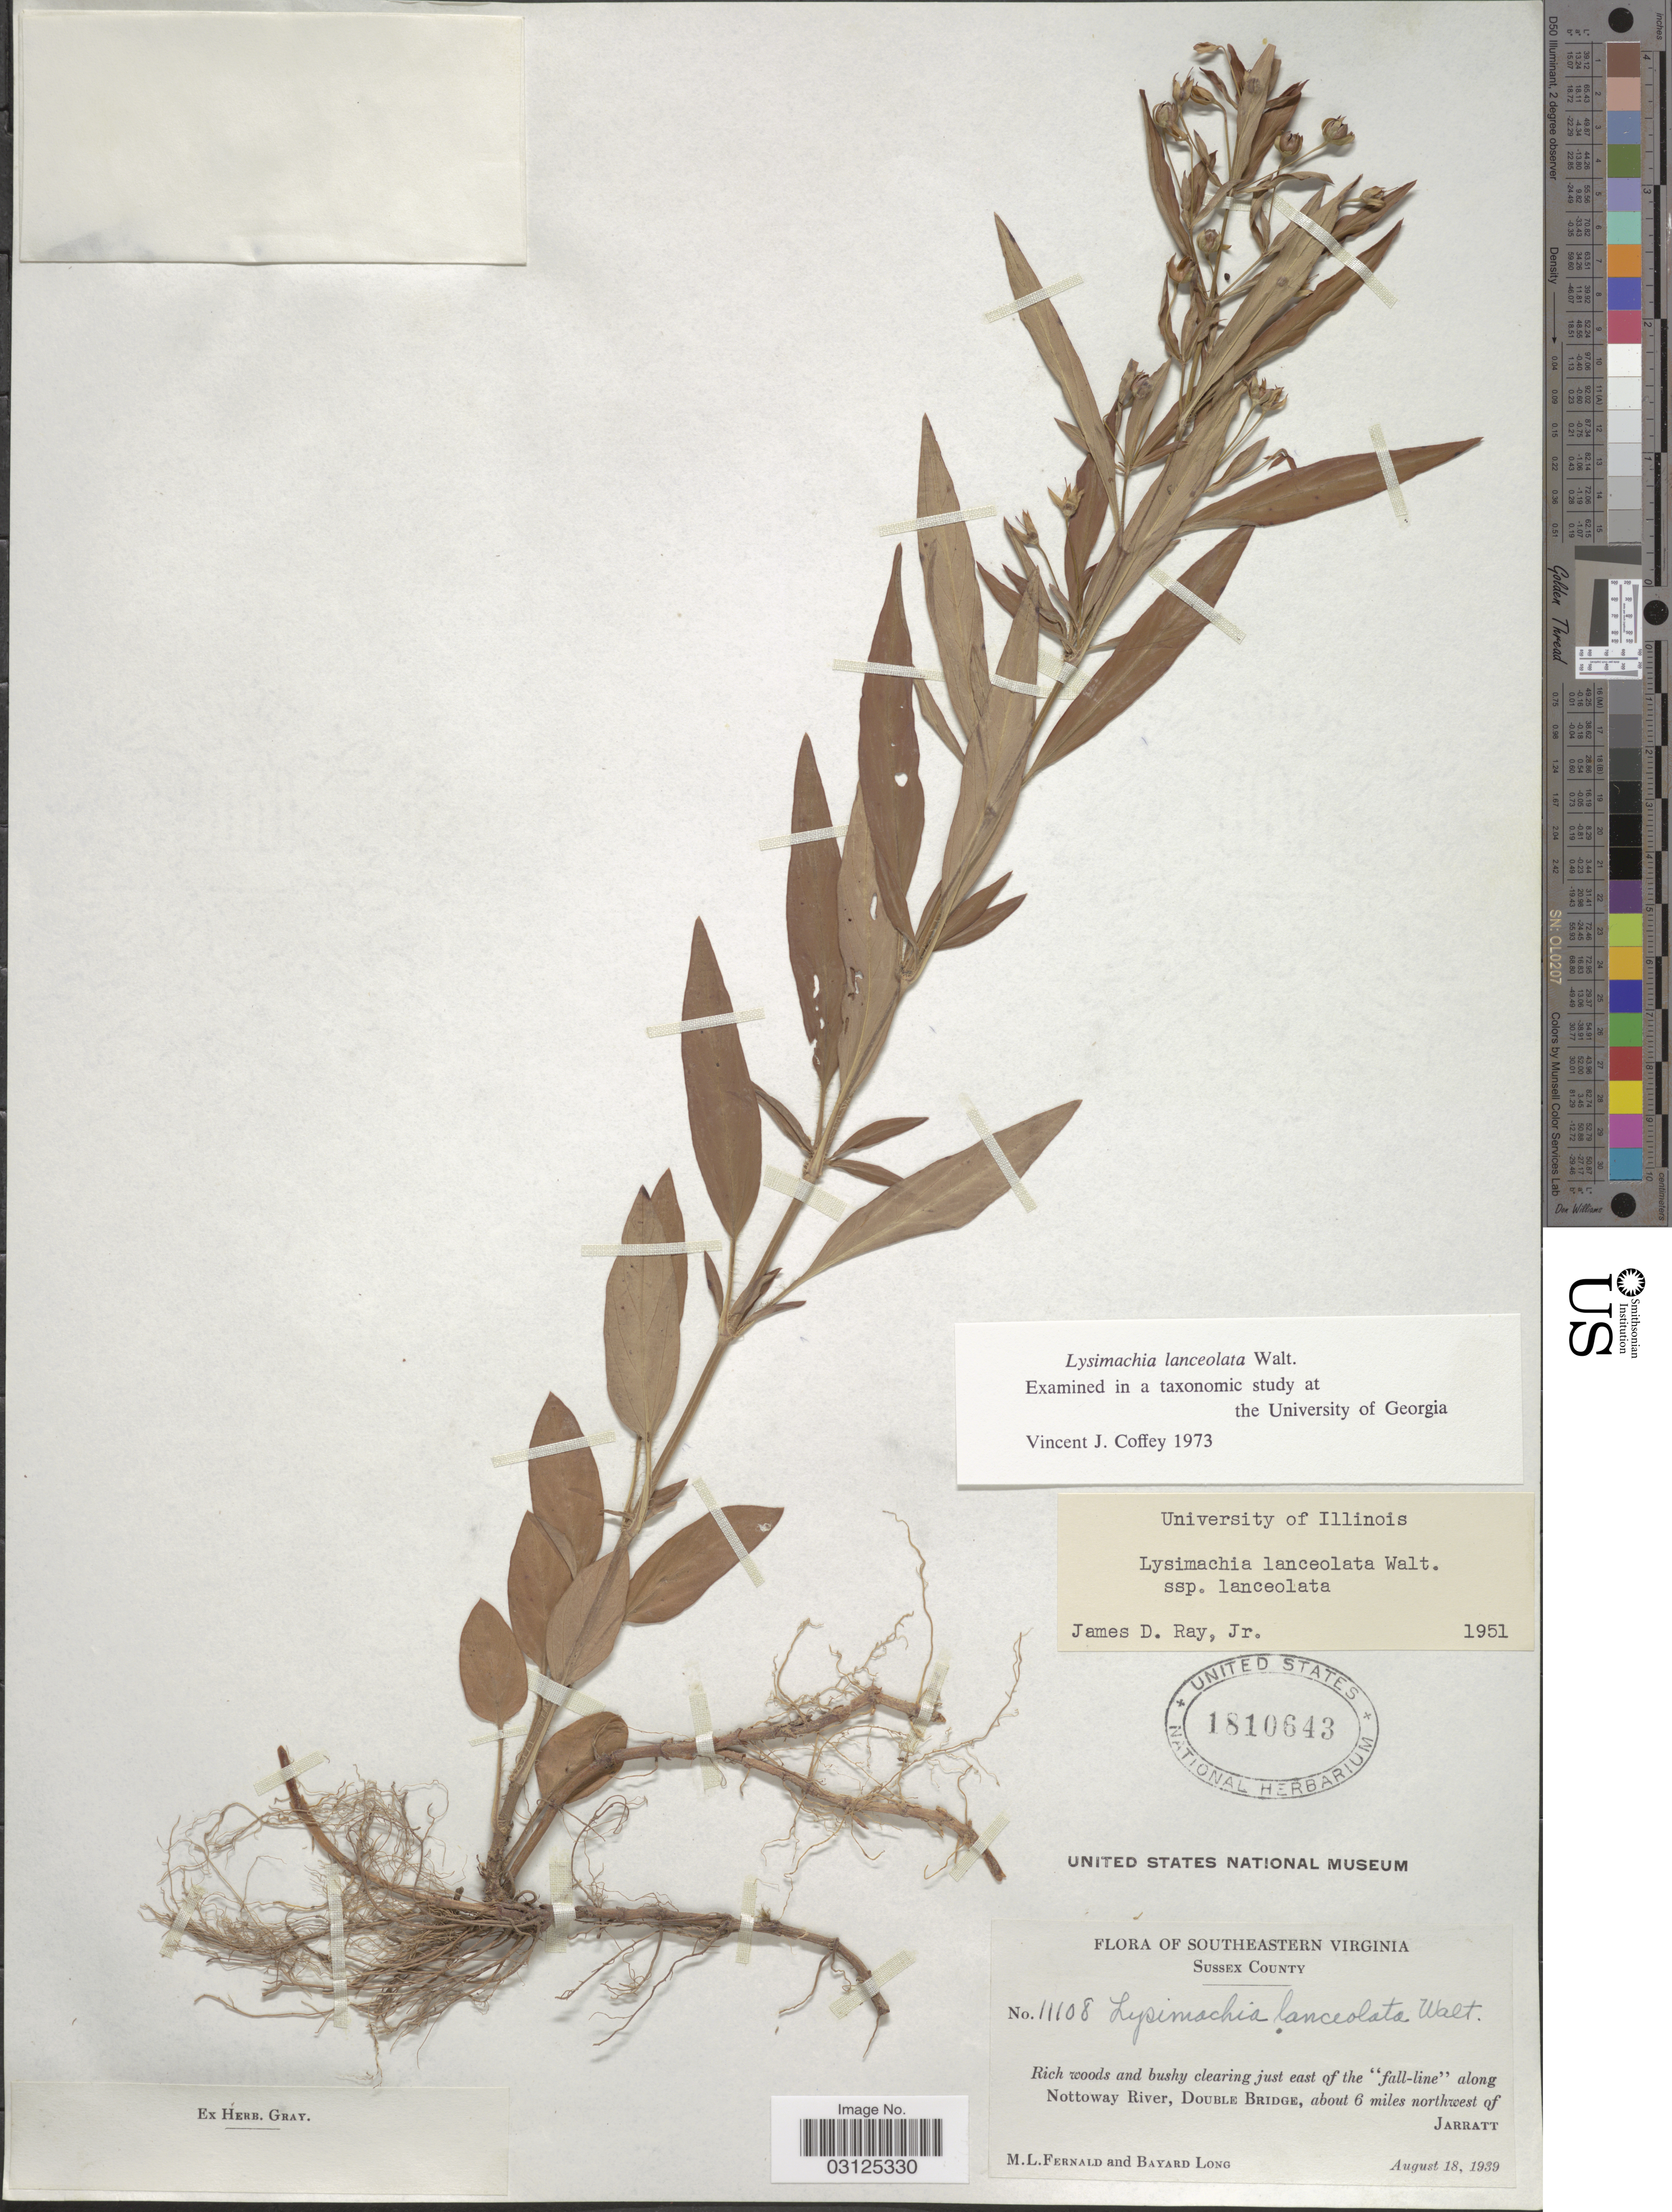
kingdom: Plantae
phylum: Tracheophyta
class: Magnoliopsida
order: Ericales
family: Primulaceae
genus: Steironema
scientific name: Steironema lanceolatum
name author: (Walter) A. Gray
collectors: M. L. Fernald & B. Long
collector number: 11108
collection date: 1939-08-18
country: United States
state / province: Virginia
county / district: Sussex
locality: Southeastern Virginia. Sussex County. Rich woods and bushy clearing just east of the 'fall-line' along Nottoway River, Double Bridge, about 6 miles northwest of Jarratt.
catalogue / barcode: US 1810643